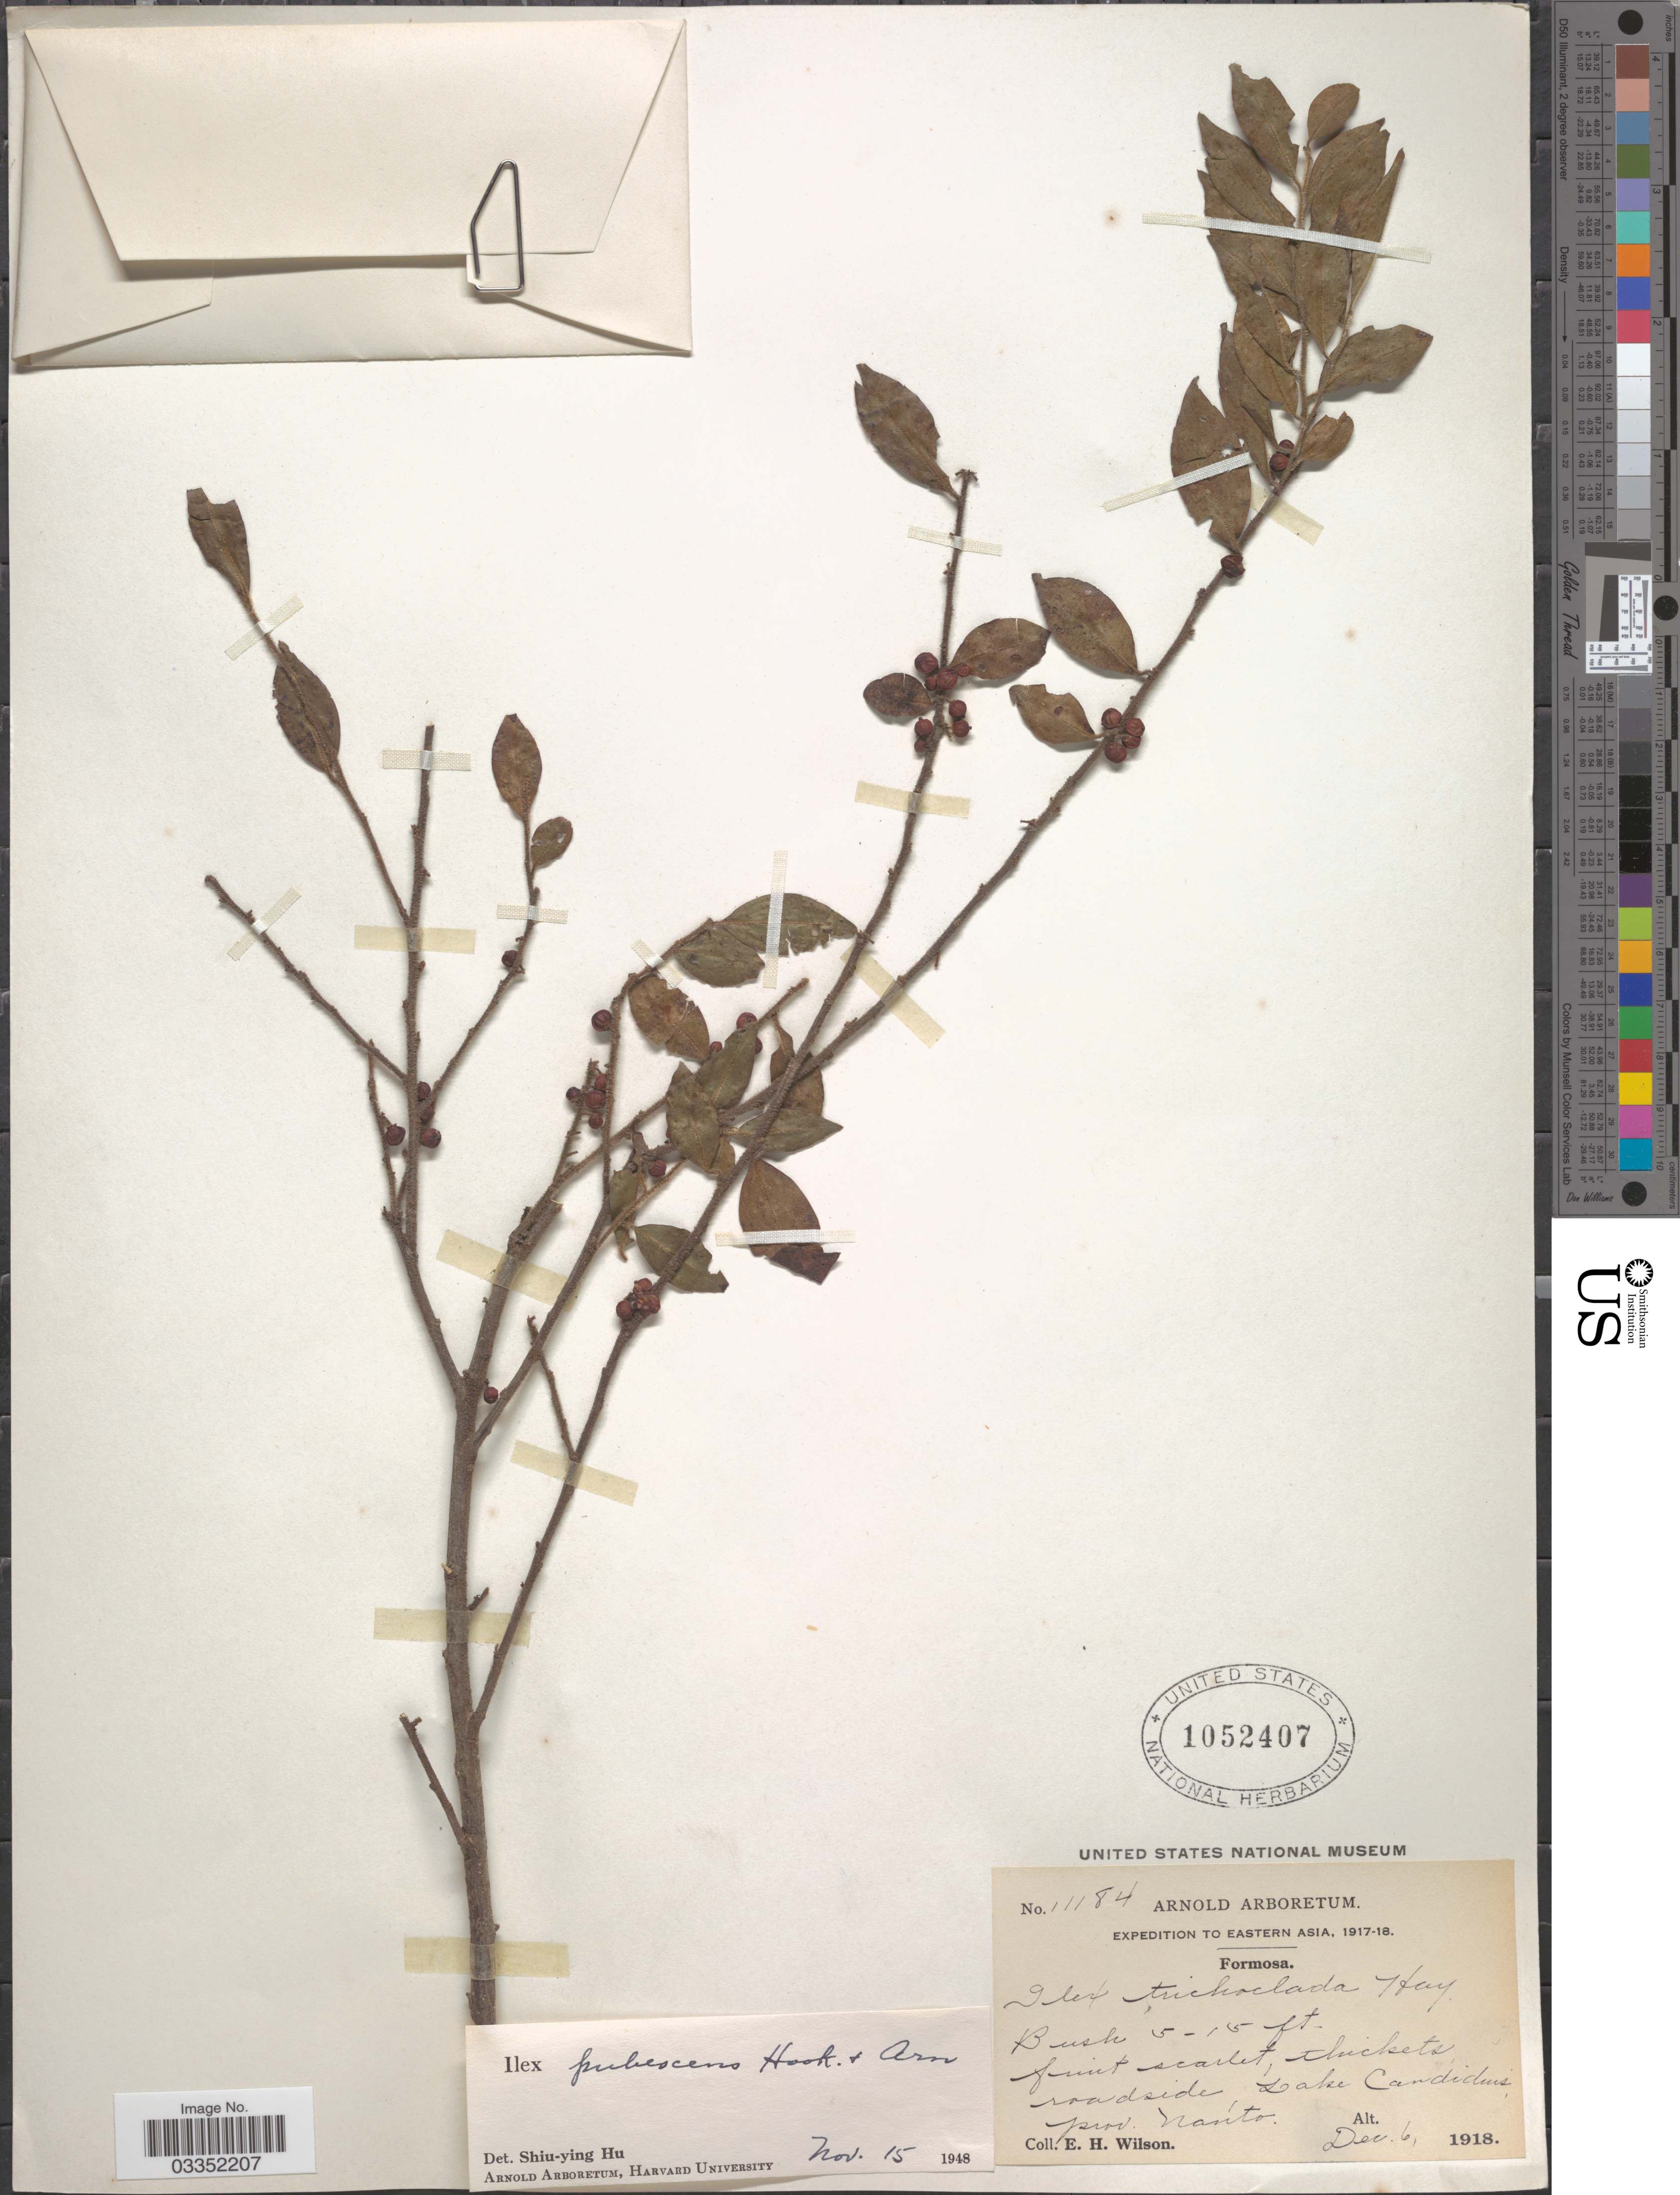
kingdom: Plantae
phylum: Tracheophyta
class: Magnoliopsida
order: Aquifoliales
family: Aquifoliaceae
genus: Ilex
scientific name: Ilex pubescens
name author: Hook. & Arn.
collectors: E. Wilson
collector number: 11184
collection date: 1918-12-06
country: Taiwan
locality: Eastern Asia, Formosa, Lake Candidius, prov. Nanto.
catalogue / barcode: US 1052407